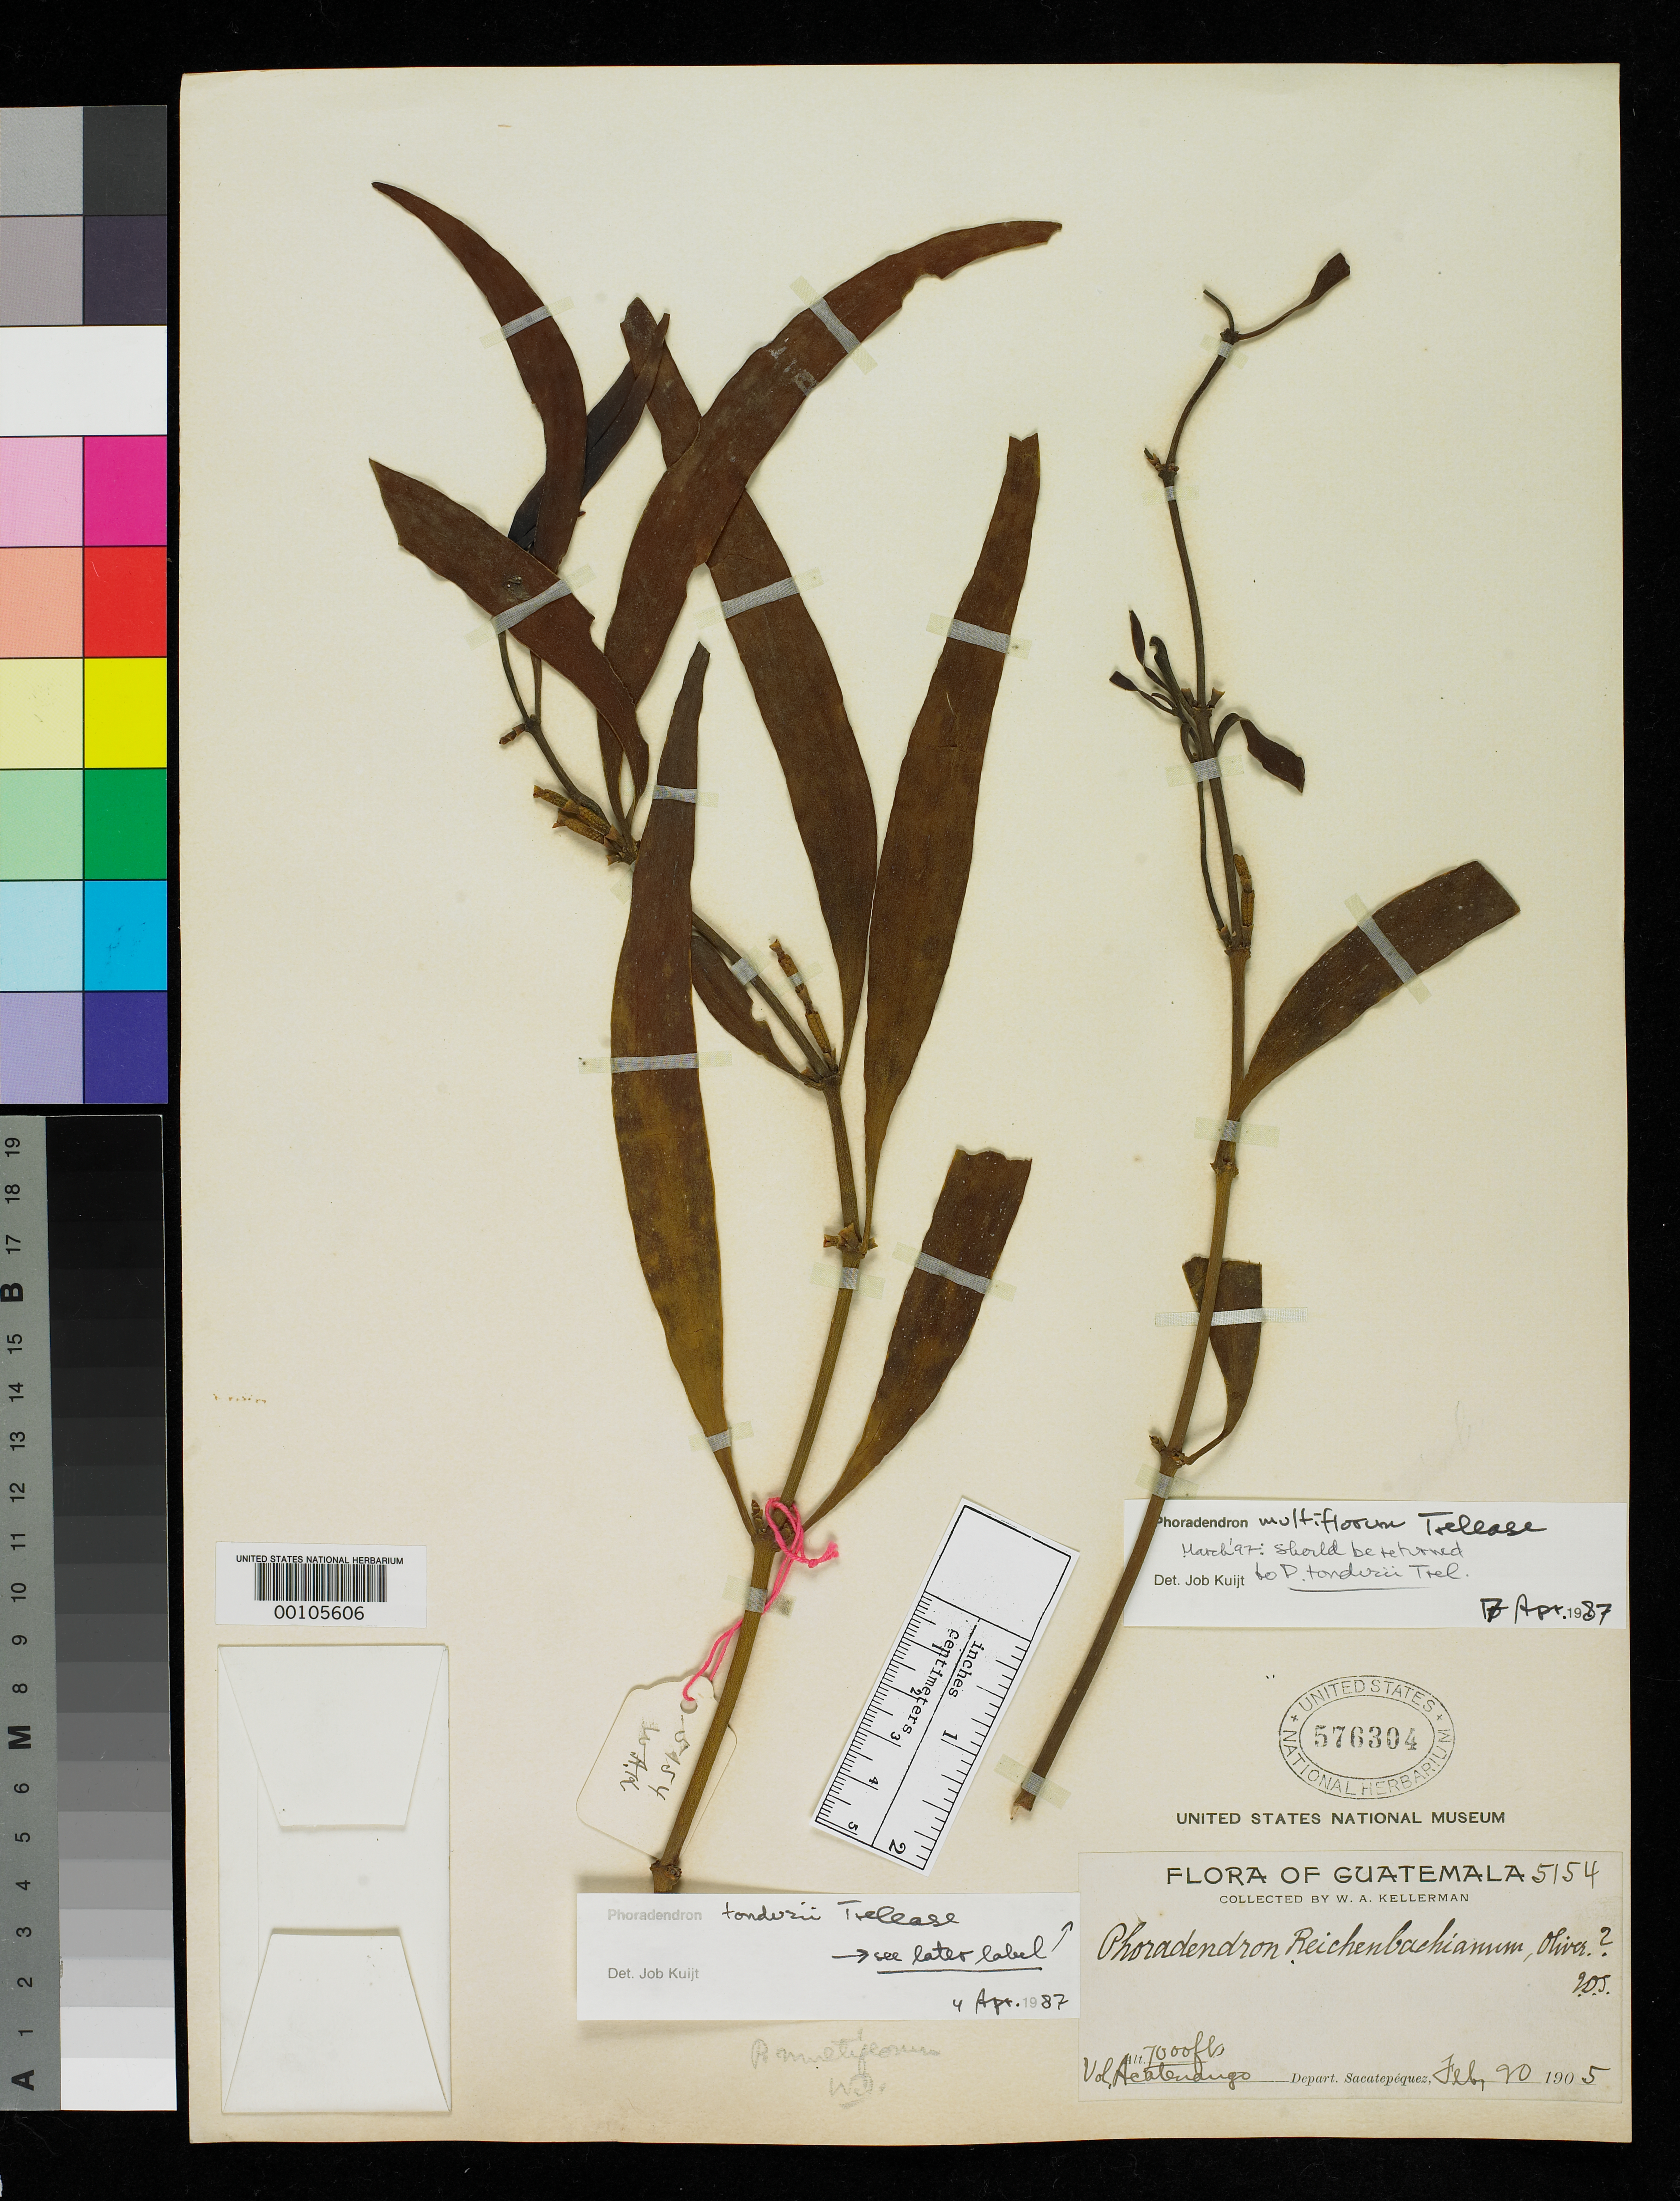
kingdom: Plantae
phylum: Tracheophyta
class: Magnoliopsida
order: Santalales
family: Viscaceae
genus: Phoradendron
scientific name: Phoradendron multiflorum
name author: Trel.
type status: Syntype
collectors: W. A. Kellerman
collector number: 5154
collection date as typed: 20 Feb 1905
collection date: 1905-02-20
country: Guatemala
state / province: Sacatepéquez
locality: Vol. Acatenango.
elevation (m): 2134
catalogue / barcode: US 576304